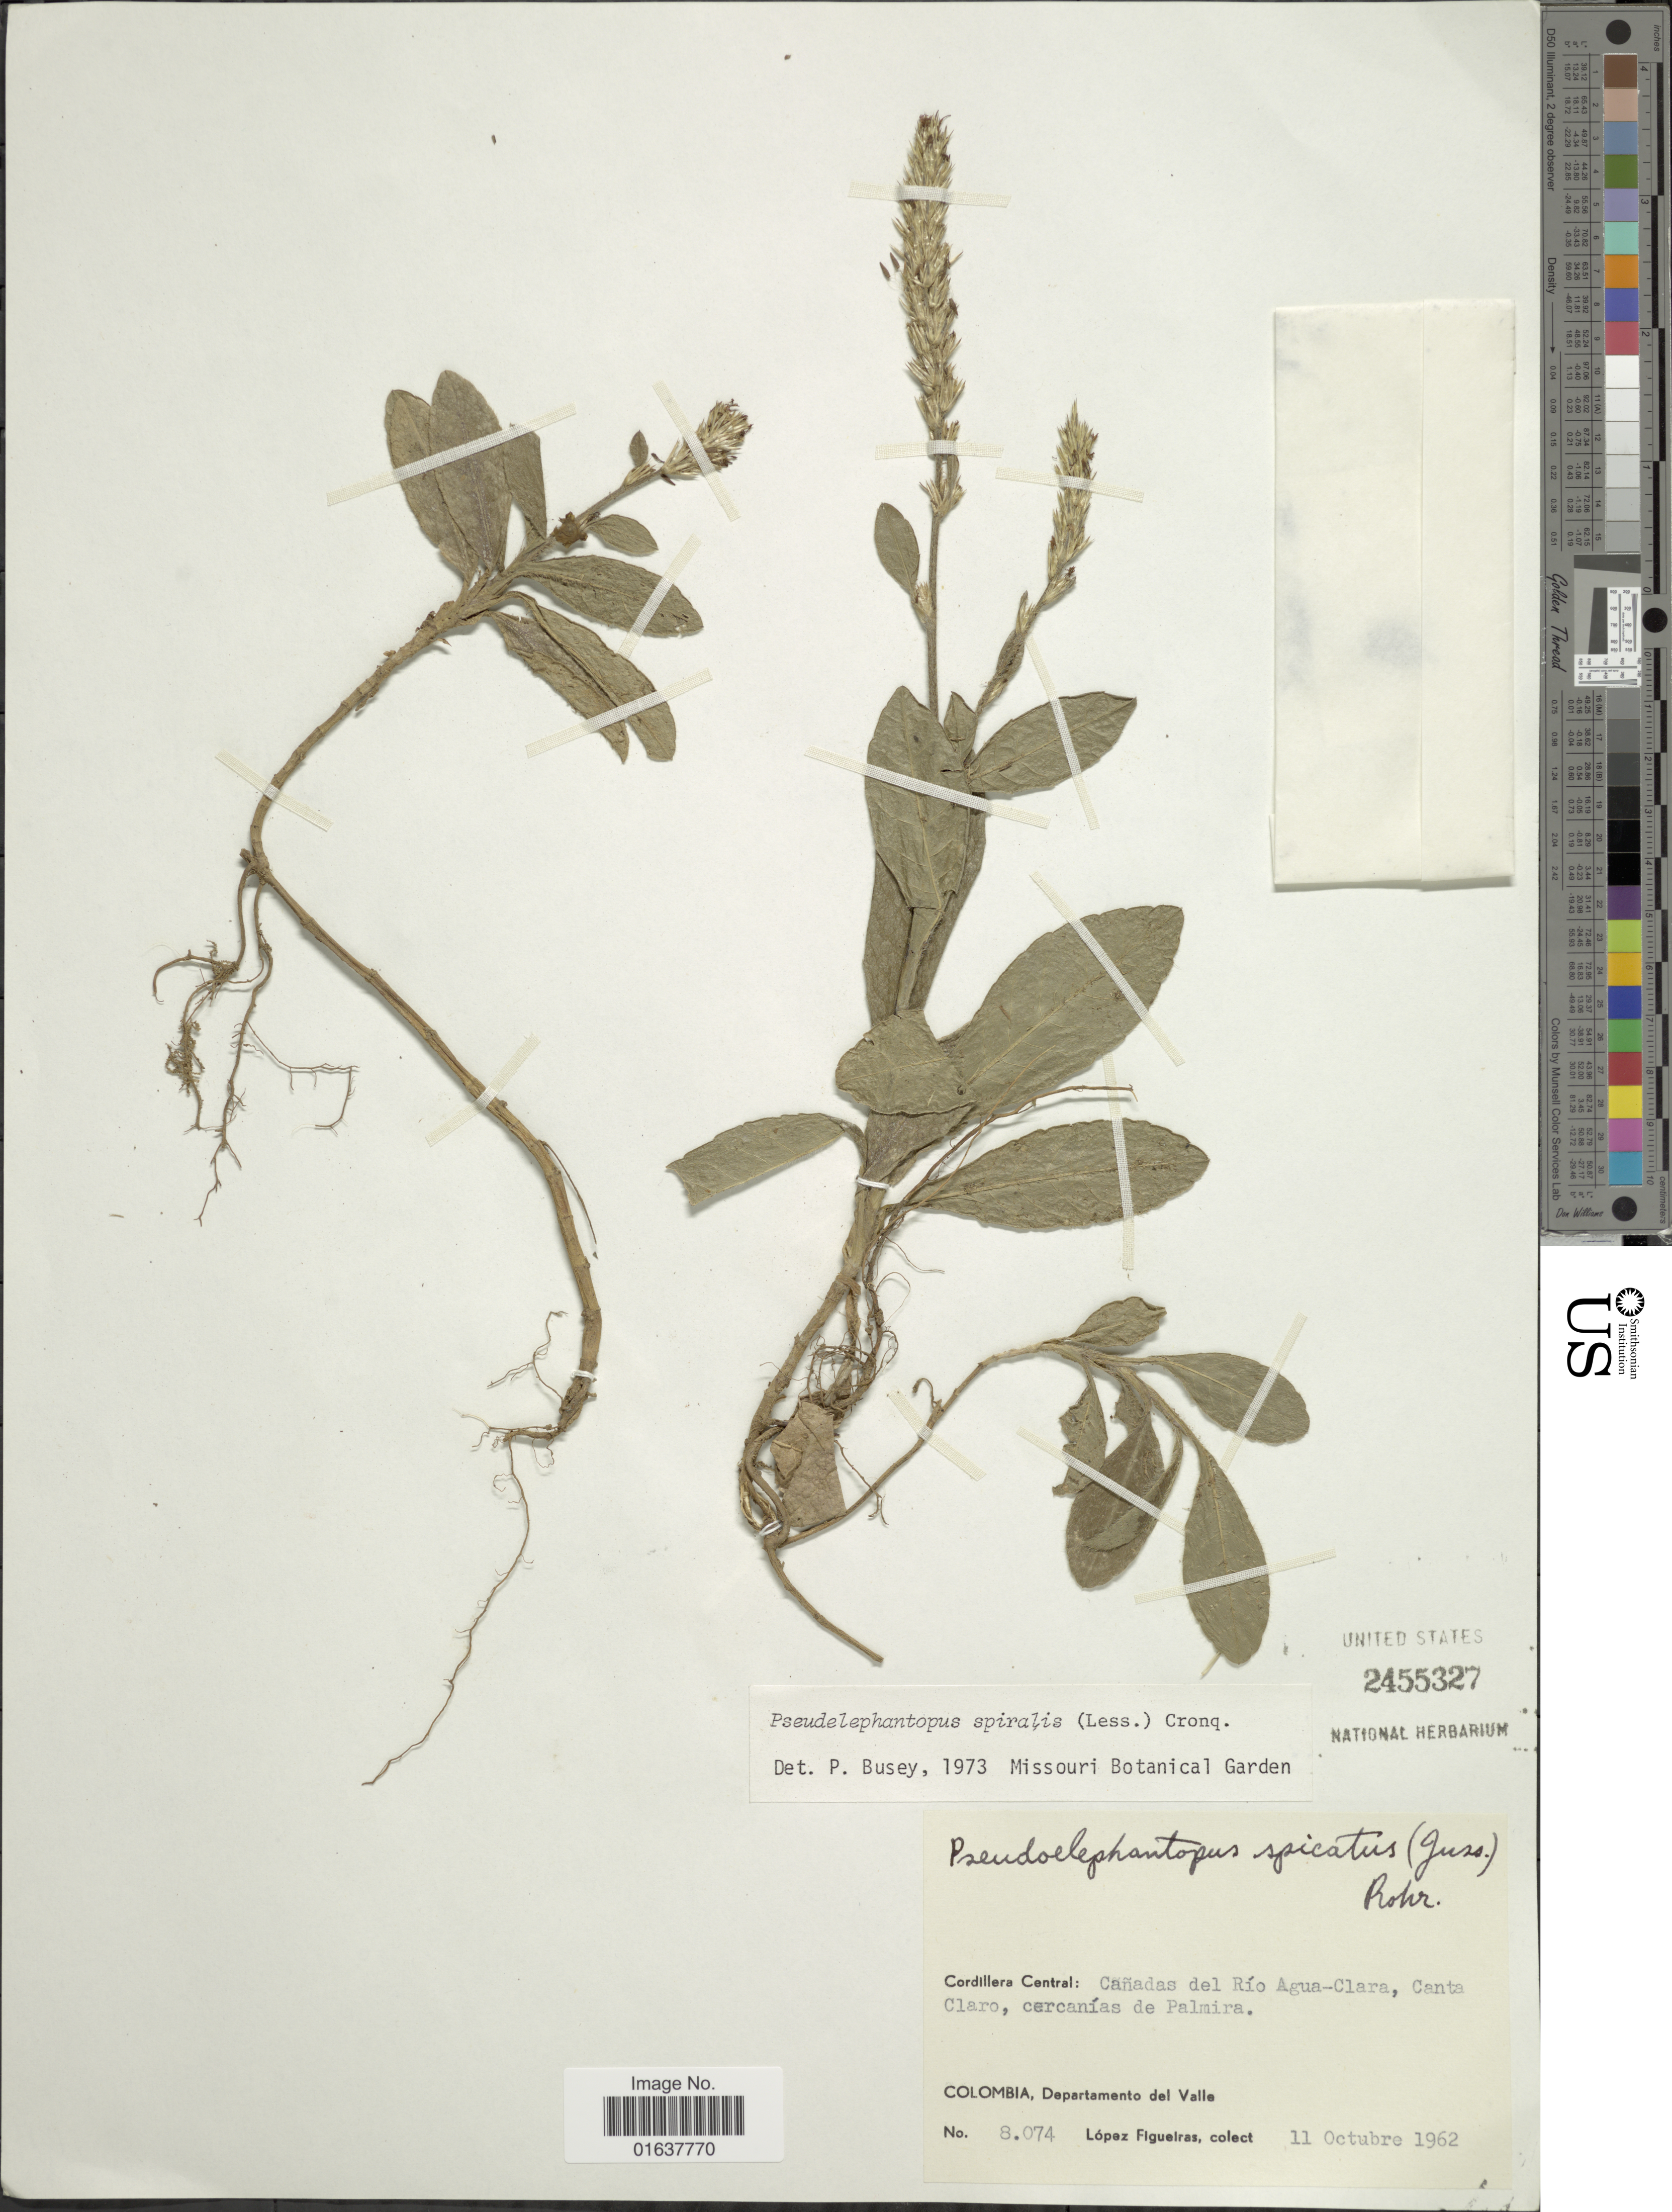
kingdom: Plantae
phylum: Tracheophyta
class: Magnoliopsida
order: Asterales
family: Asteraceae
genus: Pseudelephantopus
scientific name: Pseudelephantopus spiralis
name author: (Less.) Cronquist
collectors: M. López Figueiras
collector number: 8074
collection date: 1962-10-11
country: Colombia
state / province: Valle del Cauca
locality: Cordillera Central: Canadas del Rio Agua-Clara, Canta Claro, cercanias de Palmira. Departamento del Valle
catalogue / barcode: US 2455327